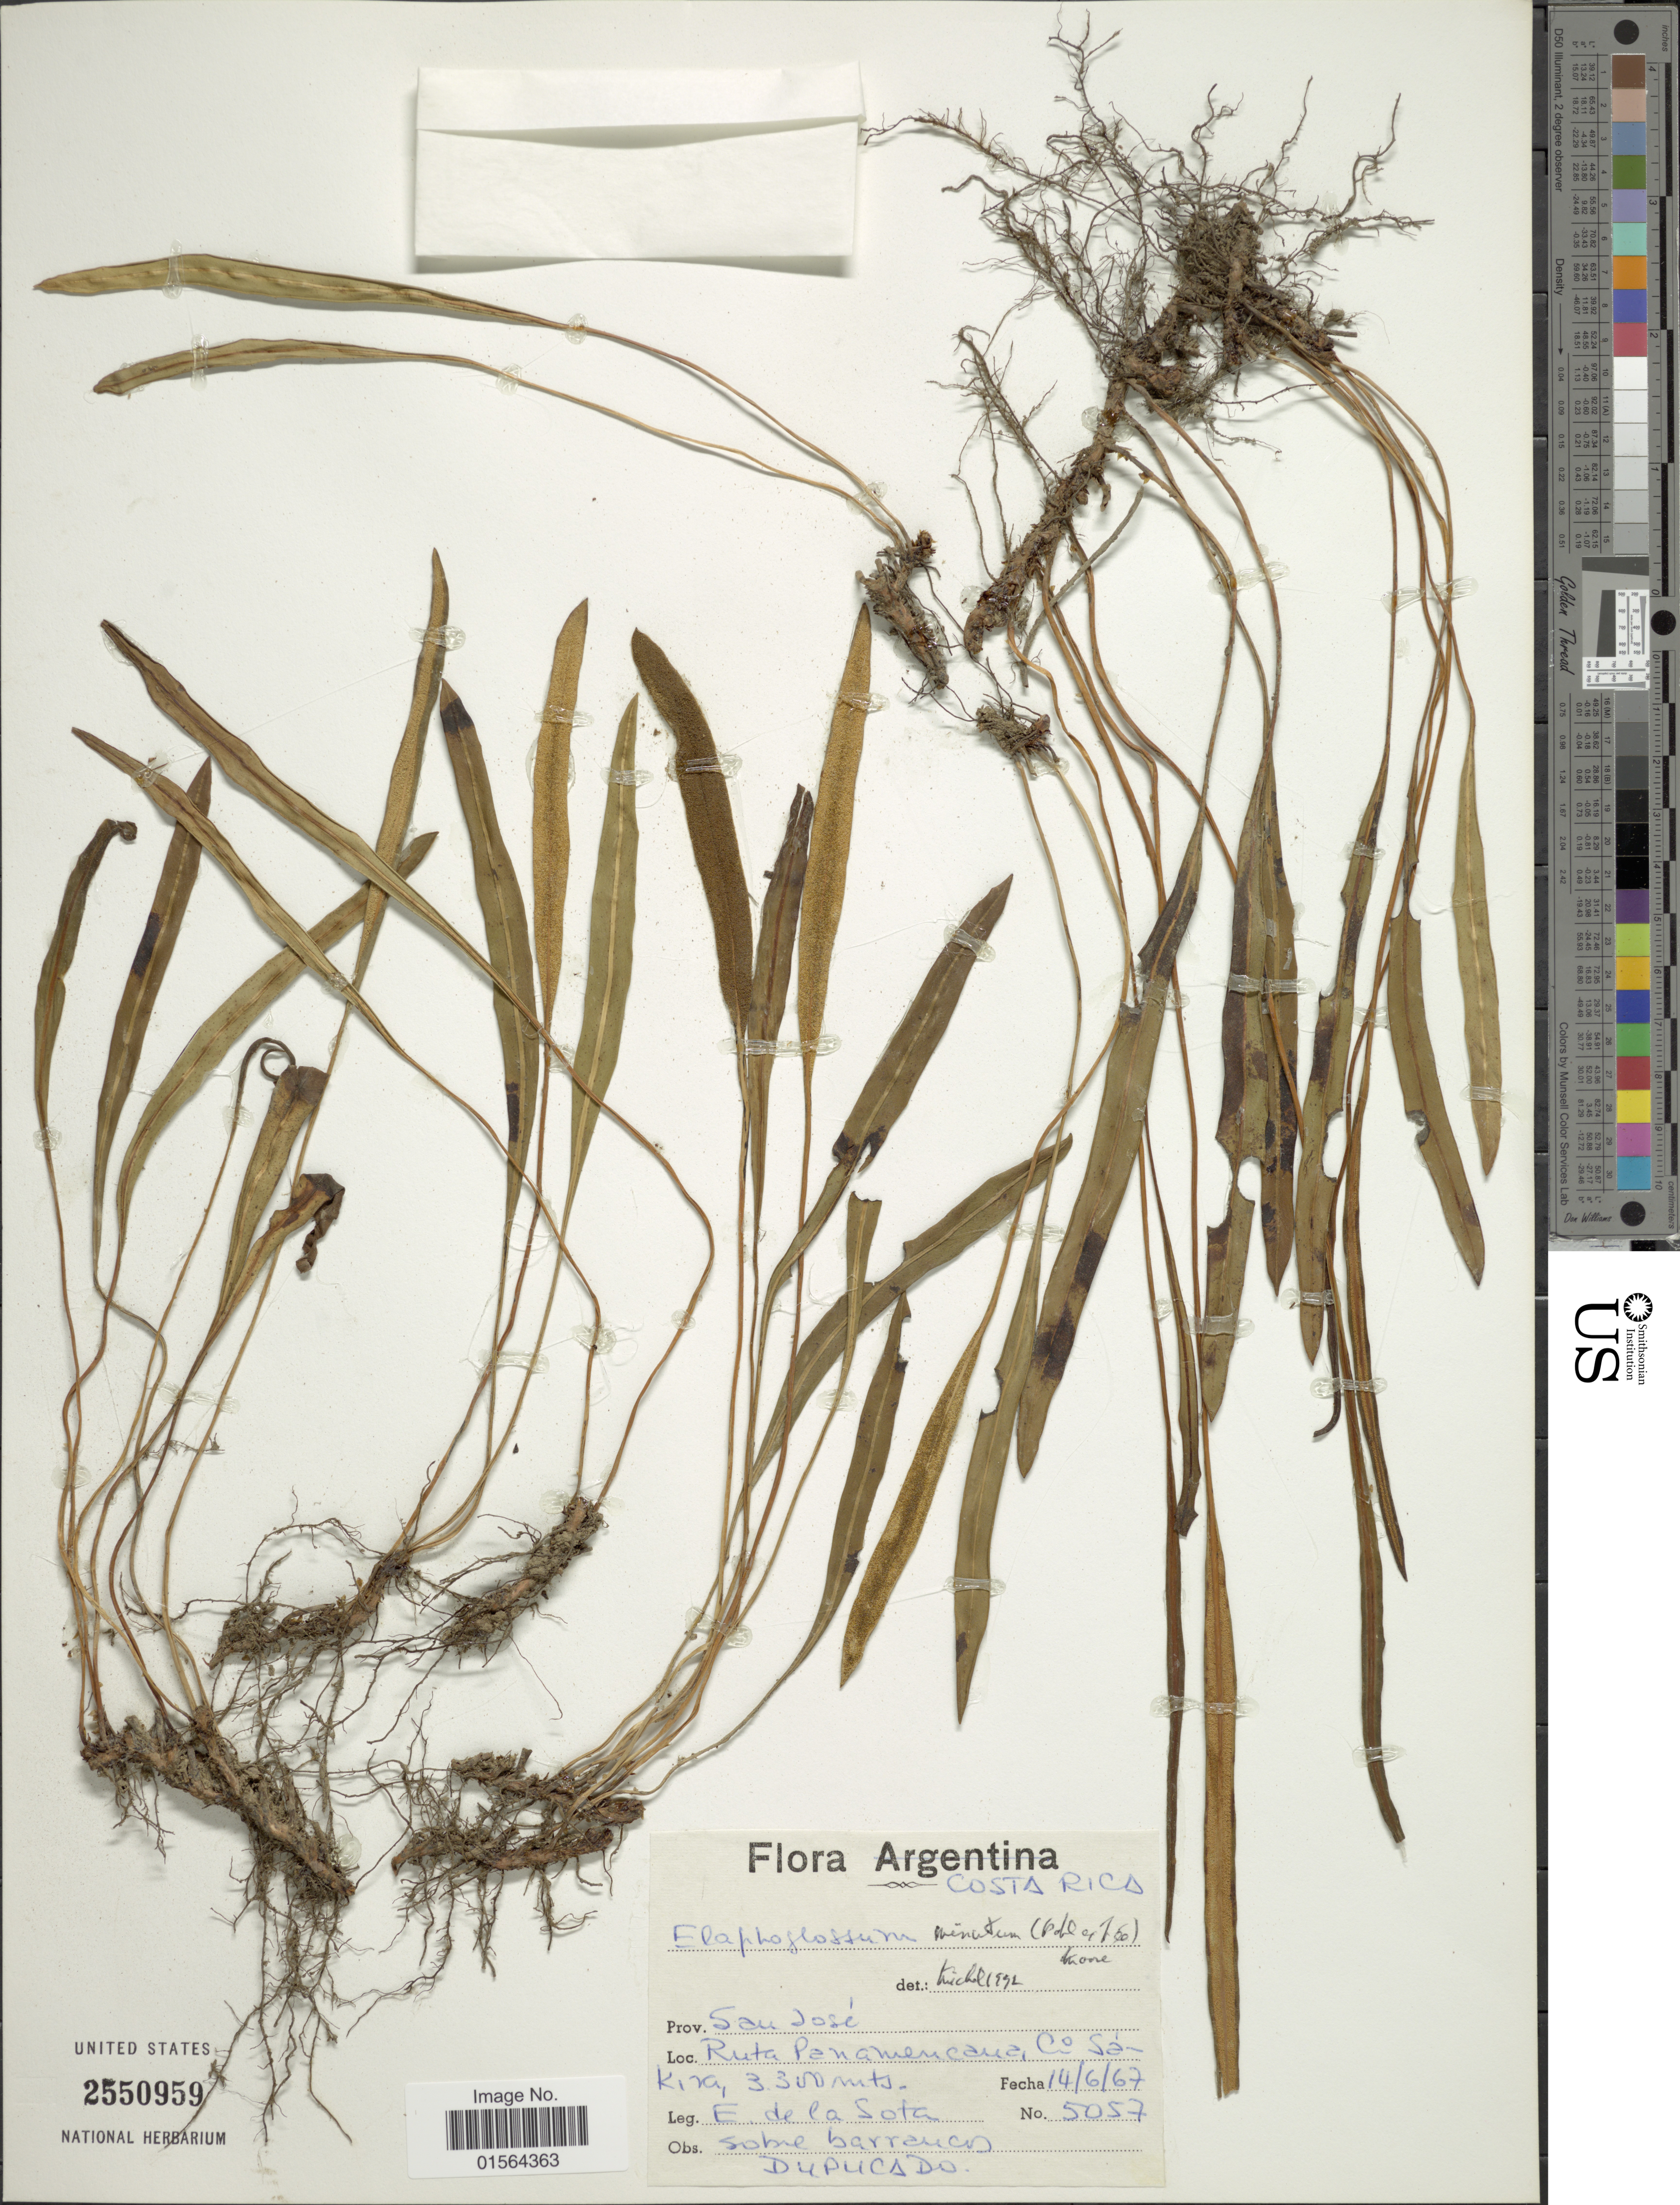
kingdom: Plantae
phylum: Tracheophyta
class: Polypodiopsida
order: Polypodiales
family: Dryopteridaceae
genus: Elaphoglossum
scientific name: Elaphoglossum minutum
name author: (Pohl ex Fée) T. Moore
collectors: E. R. de la Sota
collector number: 5057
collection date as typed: Transcribed d/m/y: 14/6/67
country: Costa Rica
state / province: San José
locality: Ruta Panamericana, Co. Sákira [Cerro Sákira], prov. San José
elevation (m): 3300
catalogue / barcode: US 2550959